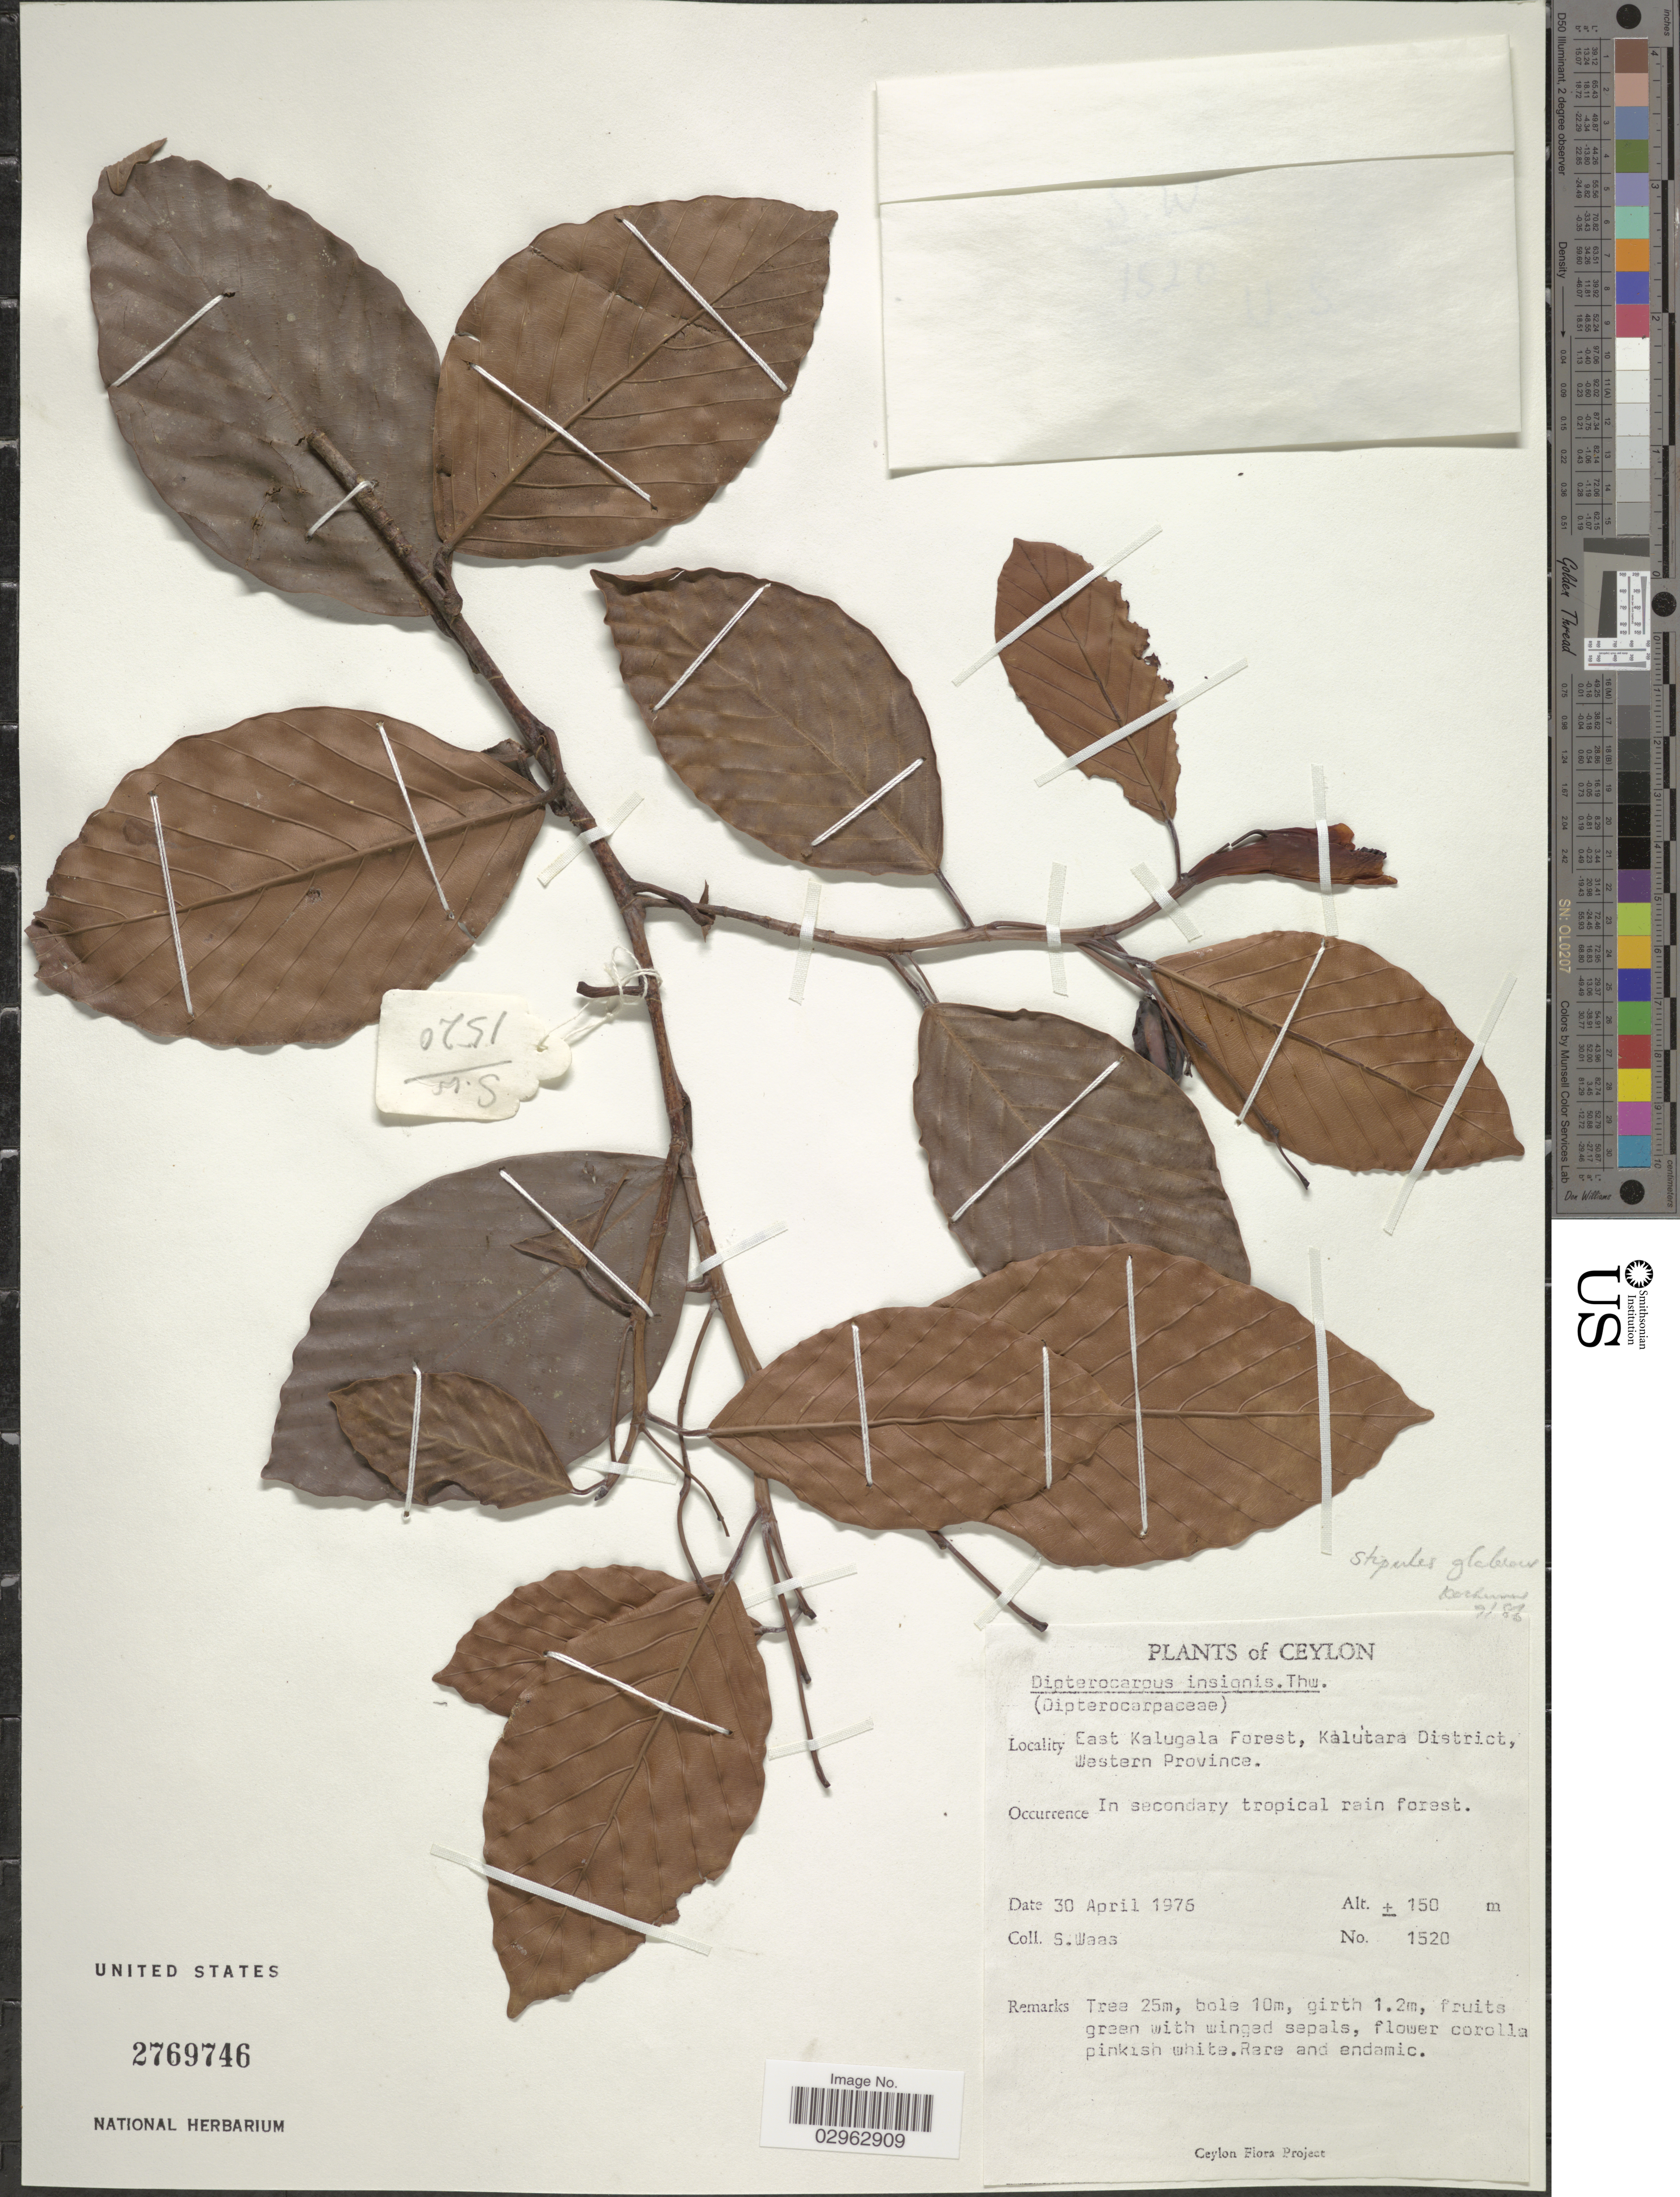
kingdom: Plantae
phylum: Tracheophyta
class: Magnoliopsida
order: Malvales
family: Dipterocarpaceae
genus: Dipterocarpus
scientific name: Dipterocarpus insignis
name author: Thwaites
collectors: S. Waas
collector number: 1520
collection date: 1976-04-30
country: Sri Lanka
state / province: Western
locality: Ceylon. East Kalugala Forest, Kalutara District.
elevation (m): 150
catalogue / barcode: US 2769746